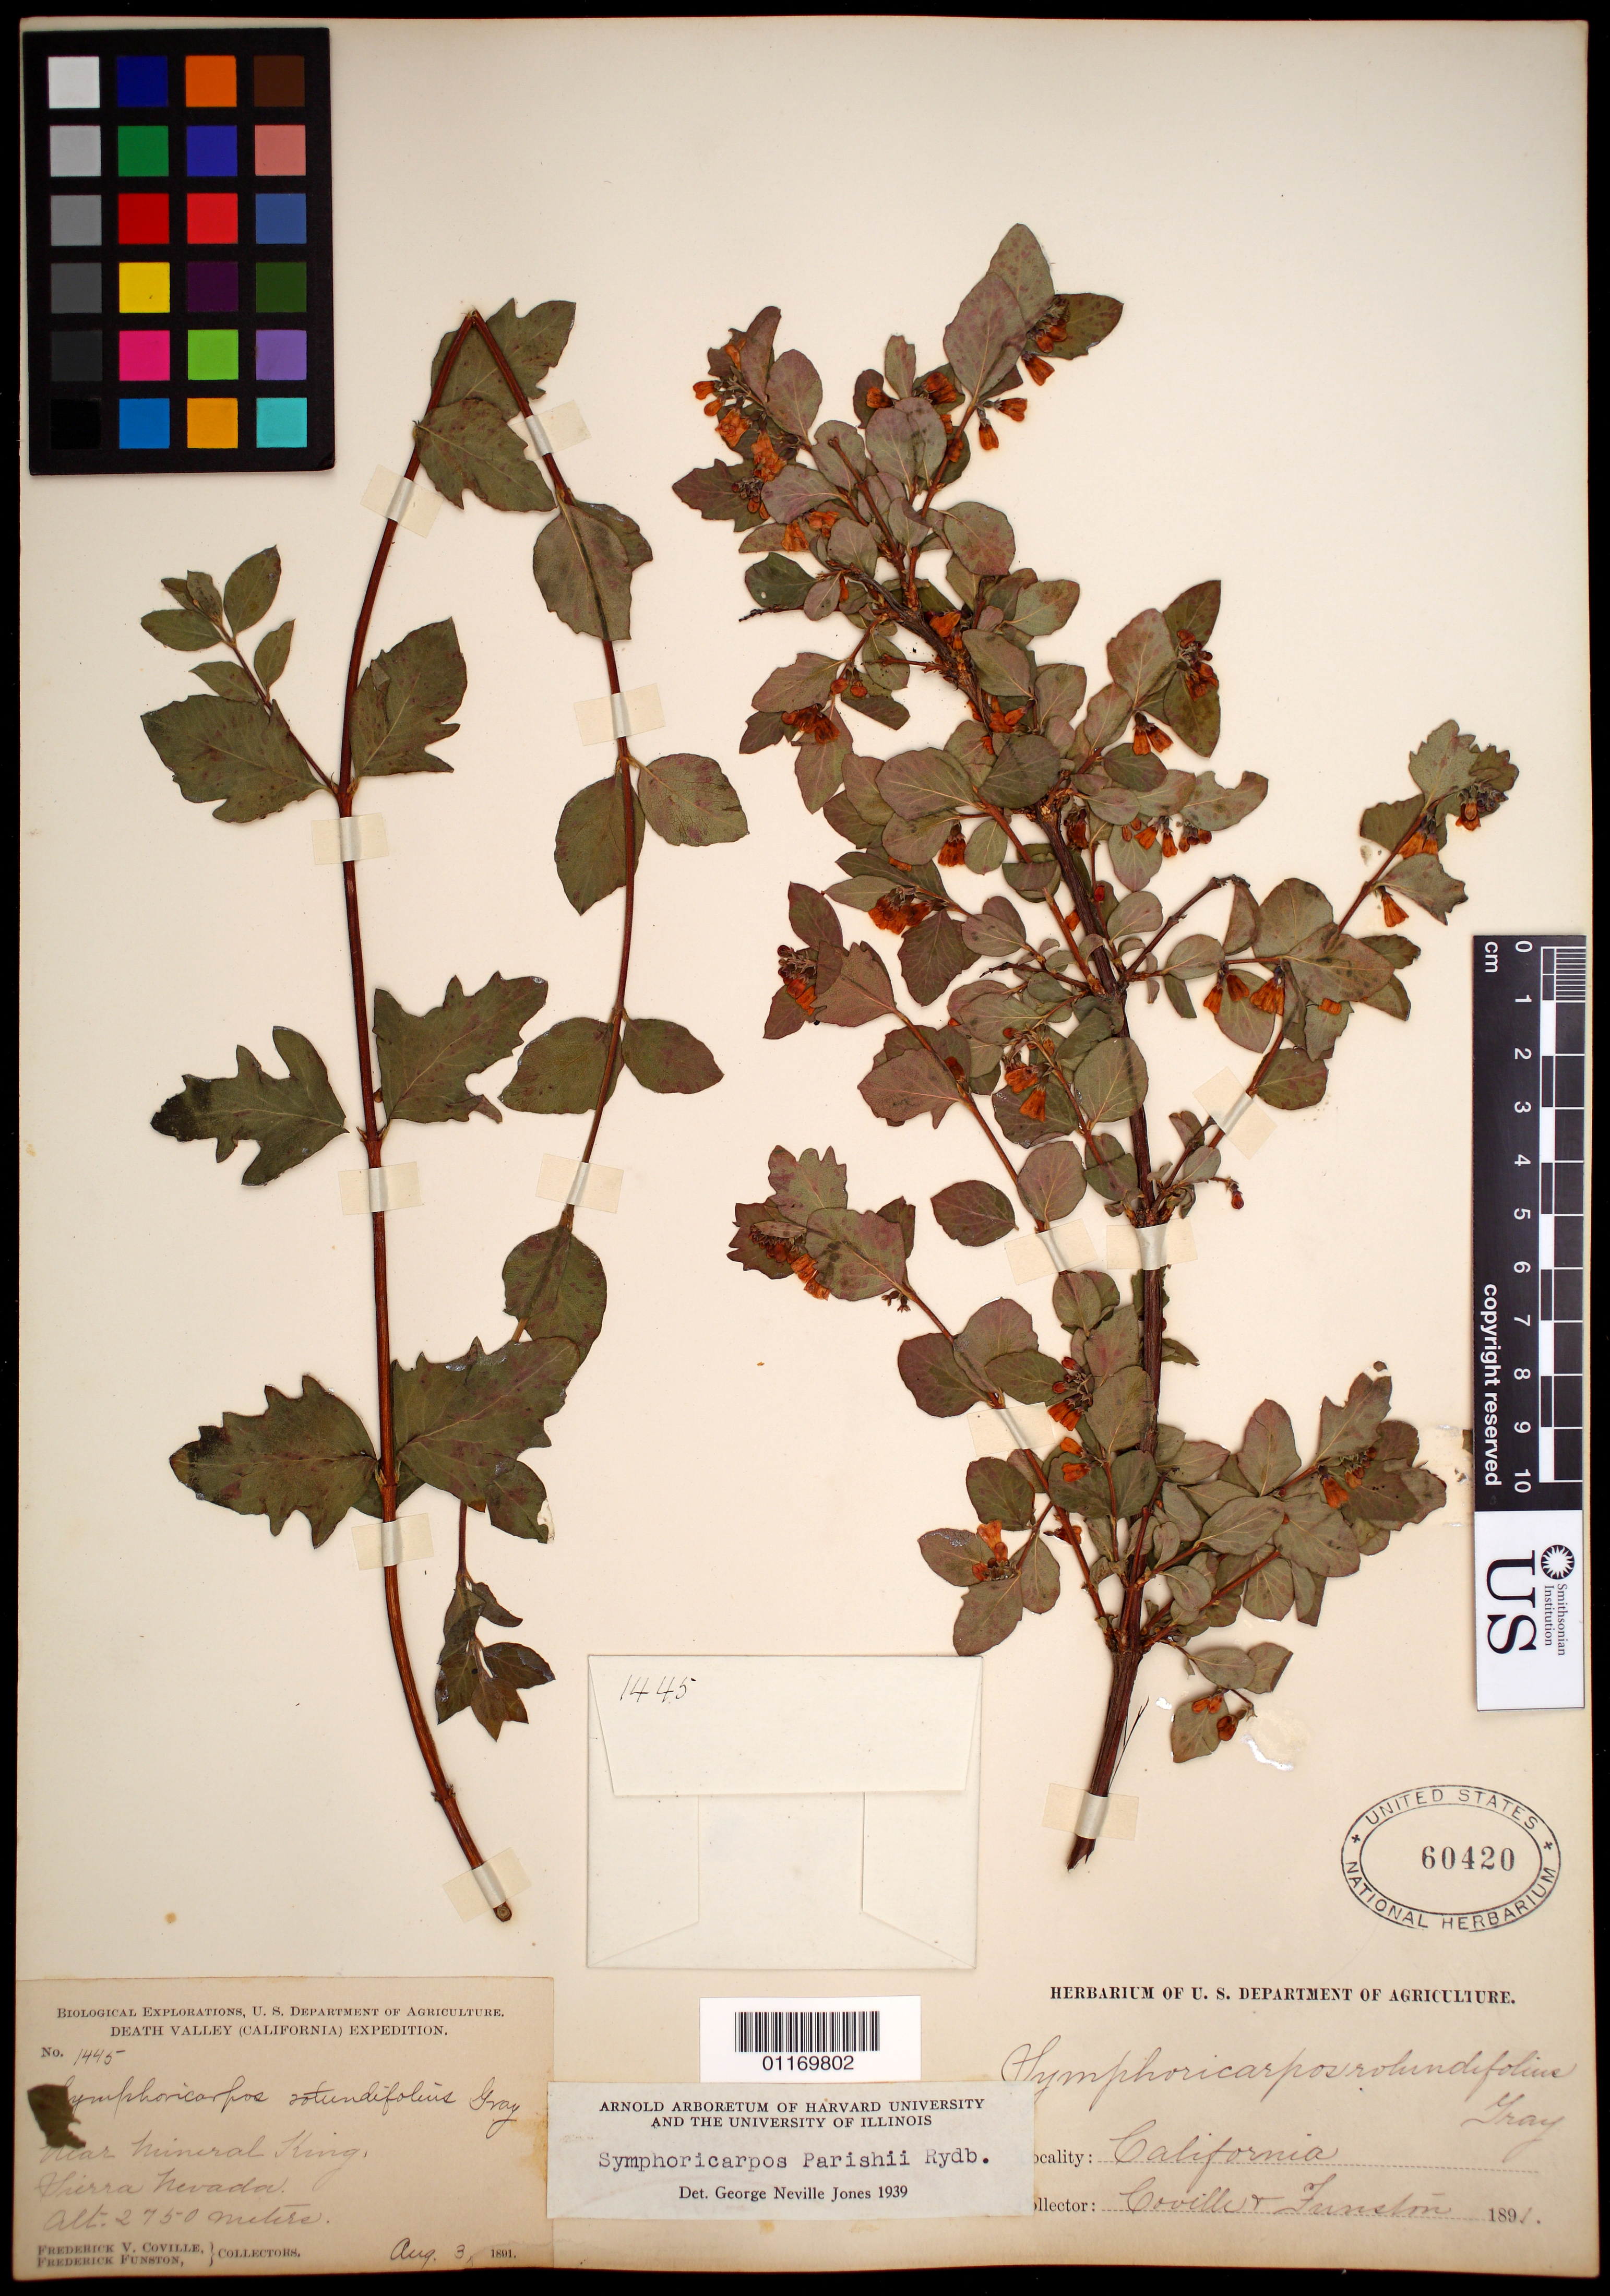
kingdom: Plantae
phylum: Tracheophyta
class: Magnoliopsida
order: Dipsacales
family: Caprifoliaceae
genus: Symphoricarpos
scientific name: Symphoricarpos parishii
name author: Rydb.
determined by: Jones, G. N.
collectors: F. V. Coville & F. Funston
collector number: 1445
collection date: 1891-08-03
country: United States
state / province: California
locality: near Mineral King, Sierra Nevada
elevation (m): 838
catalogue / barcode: US 60420